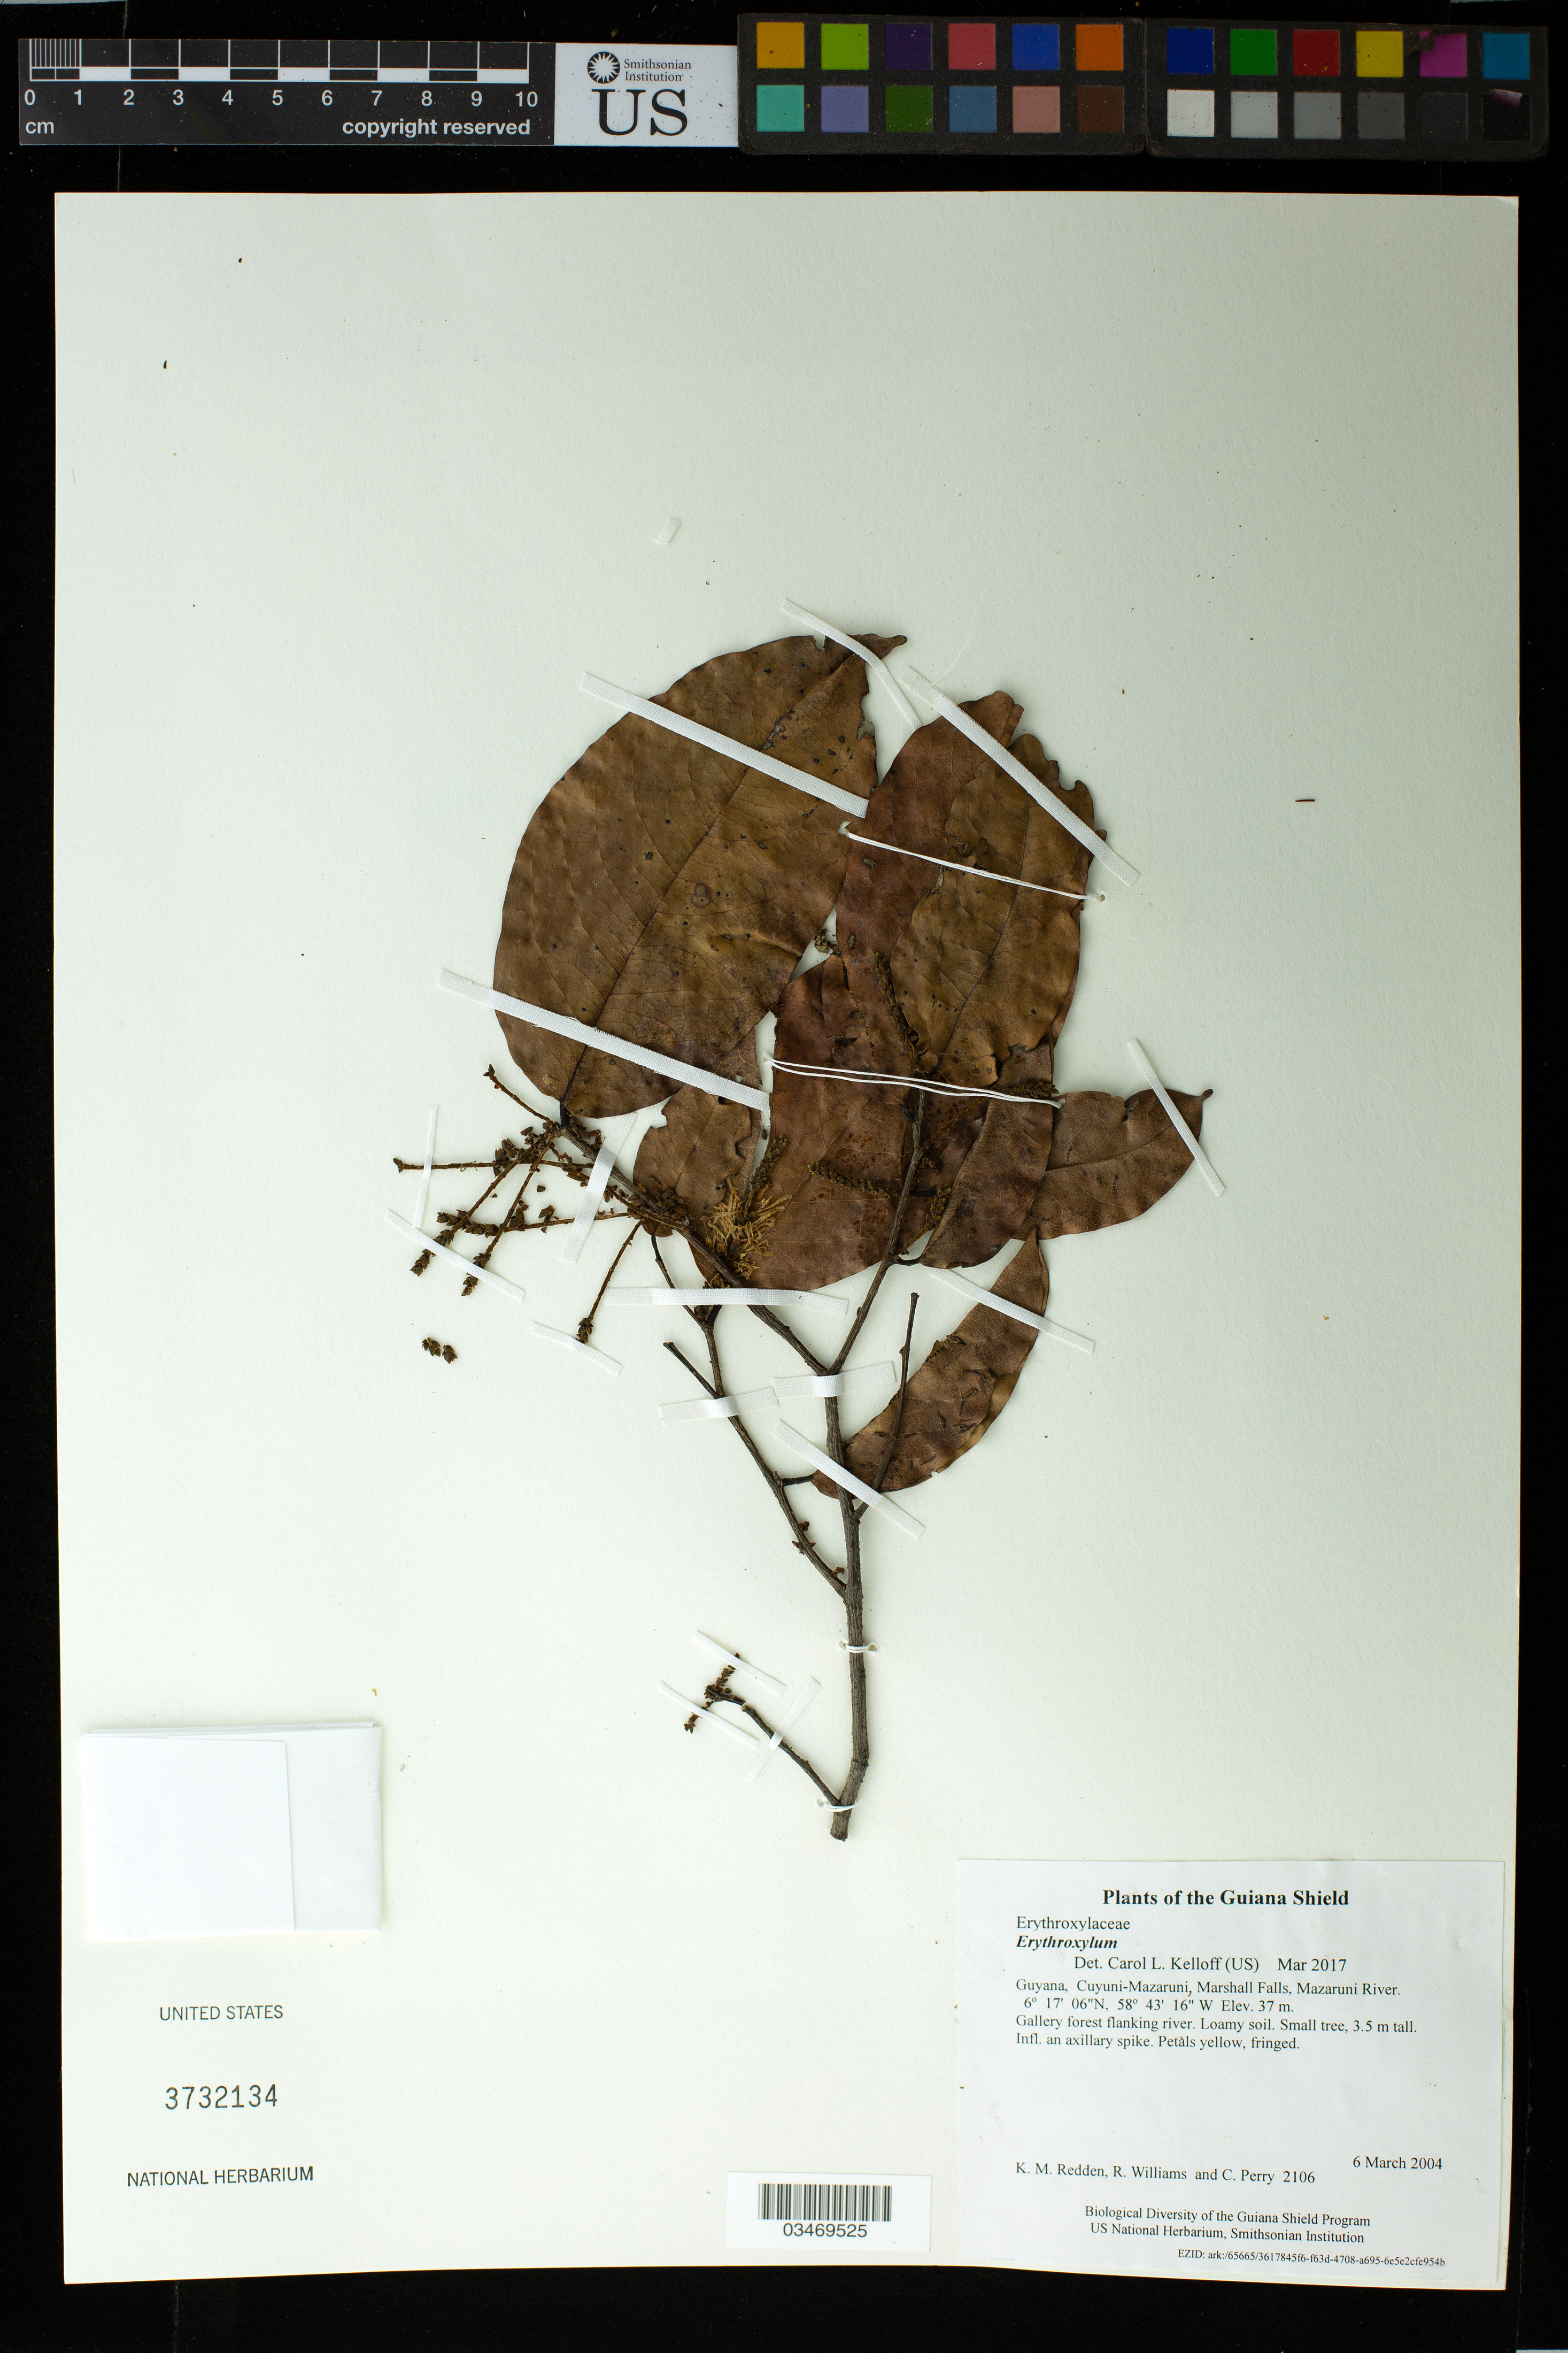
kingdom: Plantae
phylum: Tracheophyta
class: Magnoliopsida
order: Malpighiales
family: Erythroxylaceae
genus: Erythroxylum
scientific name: Erythroxylum sp.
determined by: Kelloff, Carol L., (US), Smithsonian Institution - National Museum of Natural History (UNITED STATES)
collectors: K. M. Redden, R. Williams & C. Perry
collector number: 2106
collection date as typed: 6 March 2004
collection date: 2004-03-06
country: Guyana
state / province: Cuyuni-Mazaruni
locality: Marshall Falls, Mazaruni River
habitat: Gallery forest flanking river. Loamy soil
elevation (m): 37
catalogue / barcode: US 3732134